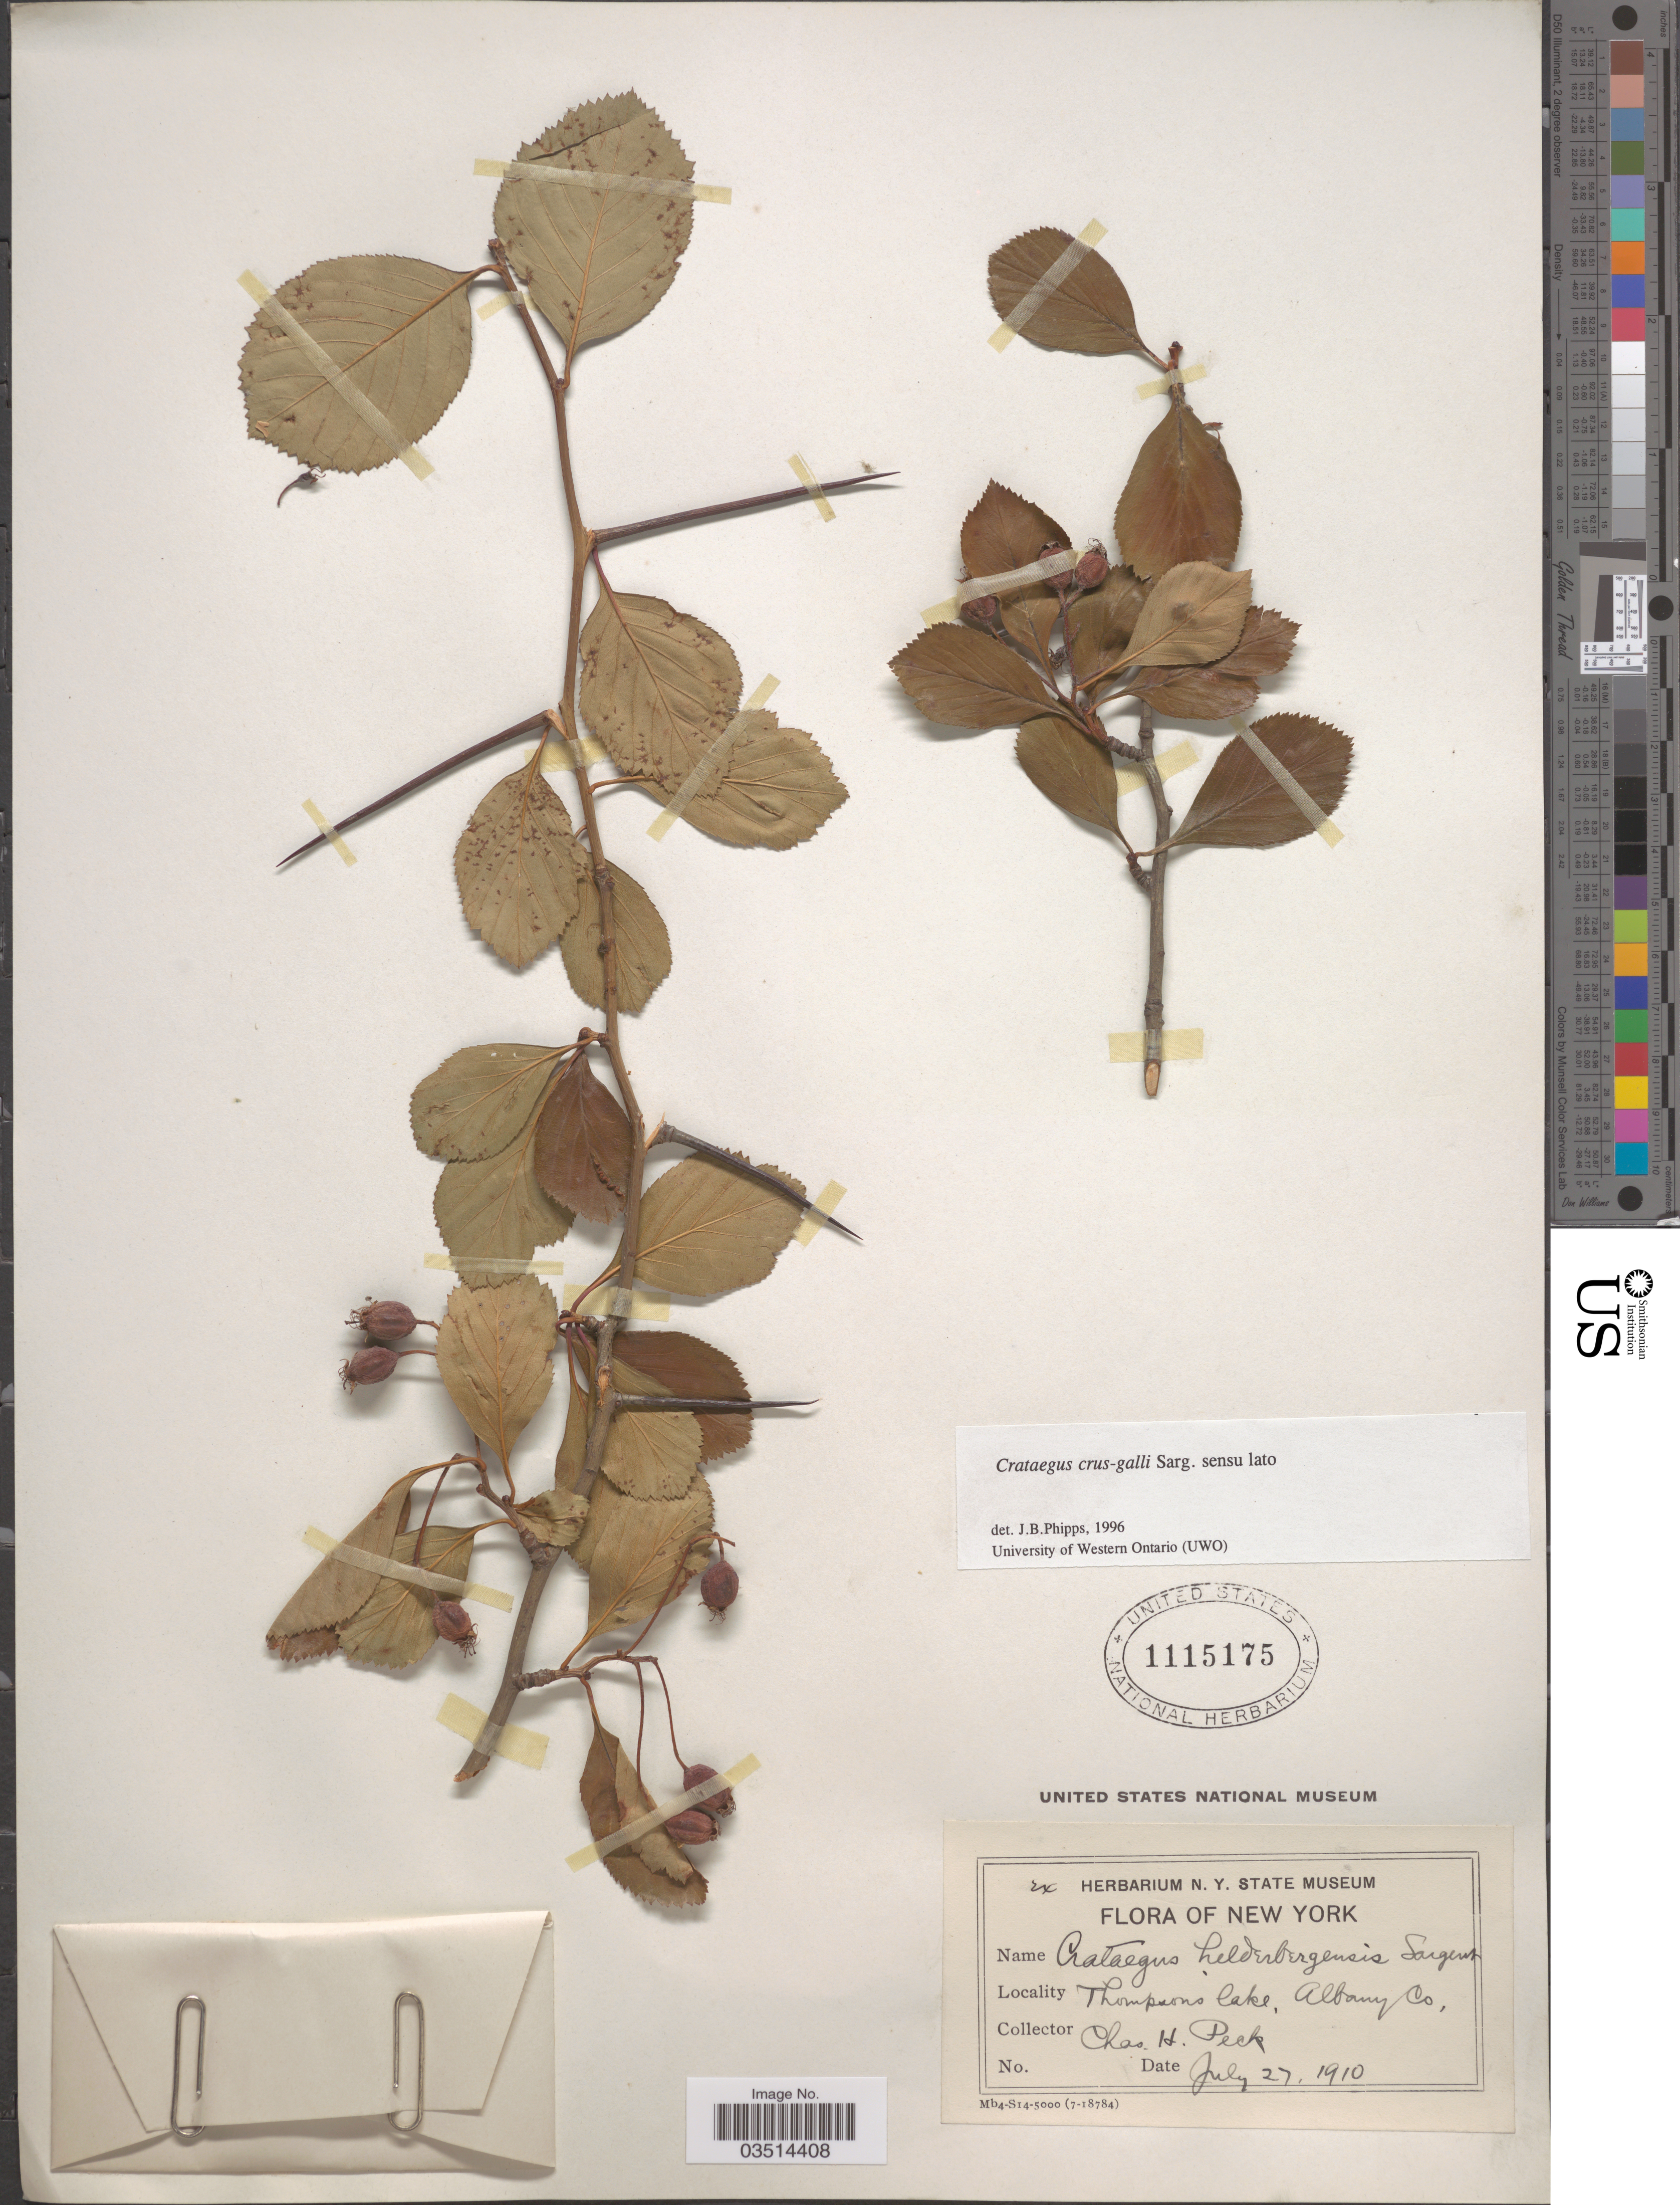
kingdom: Plantae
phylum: Tracheophyta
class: Magnoliopsida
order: Rosales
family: Rosaceae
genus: Crataegus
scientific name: Crataegus crus-galli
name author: L.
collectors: C. H. Peck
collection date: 1910-07-27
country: United States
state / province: New York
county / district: Albany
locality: Thompsons Lake, Albany Co.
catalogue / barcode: US 1115175